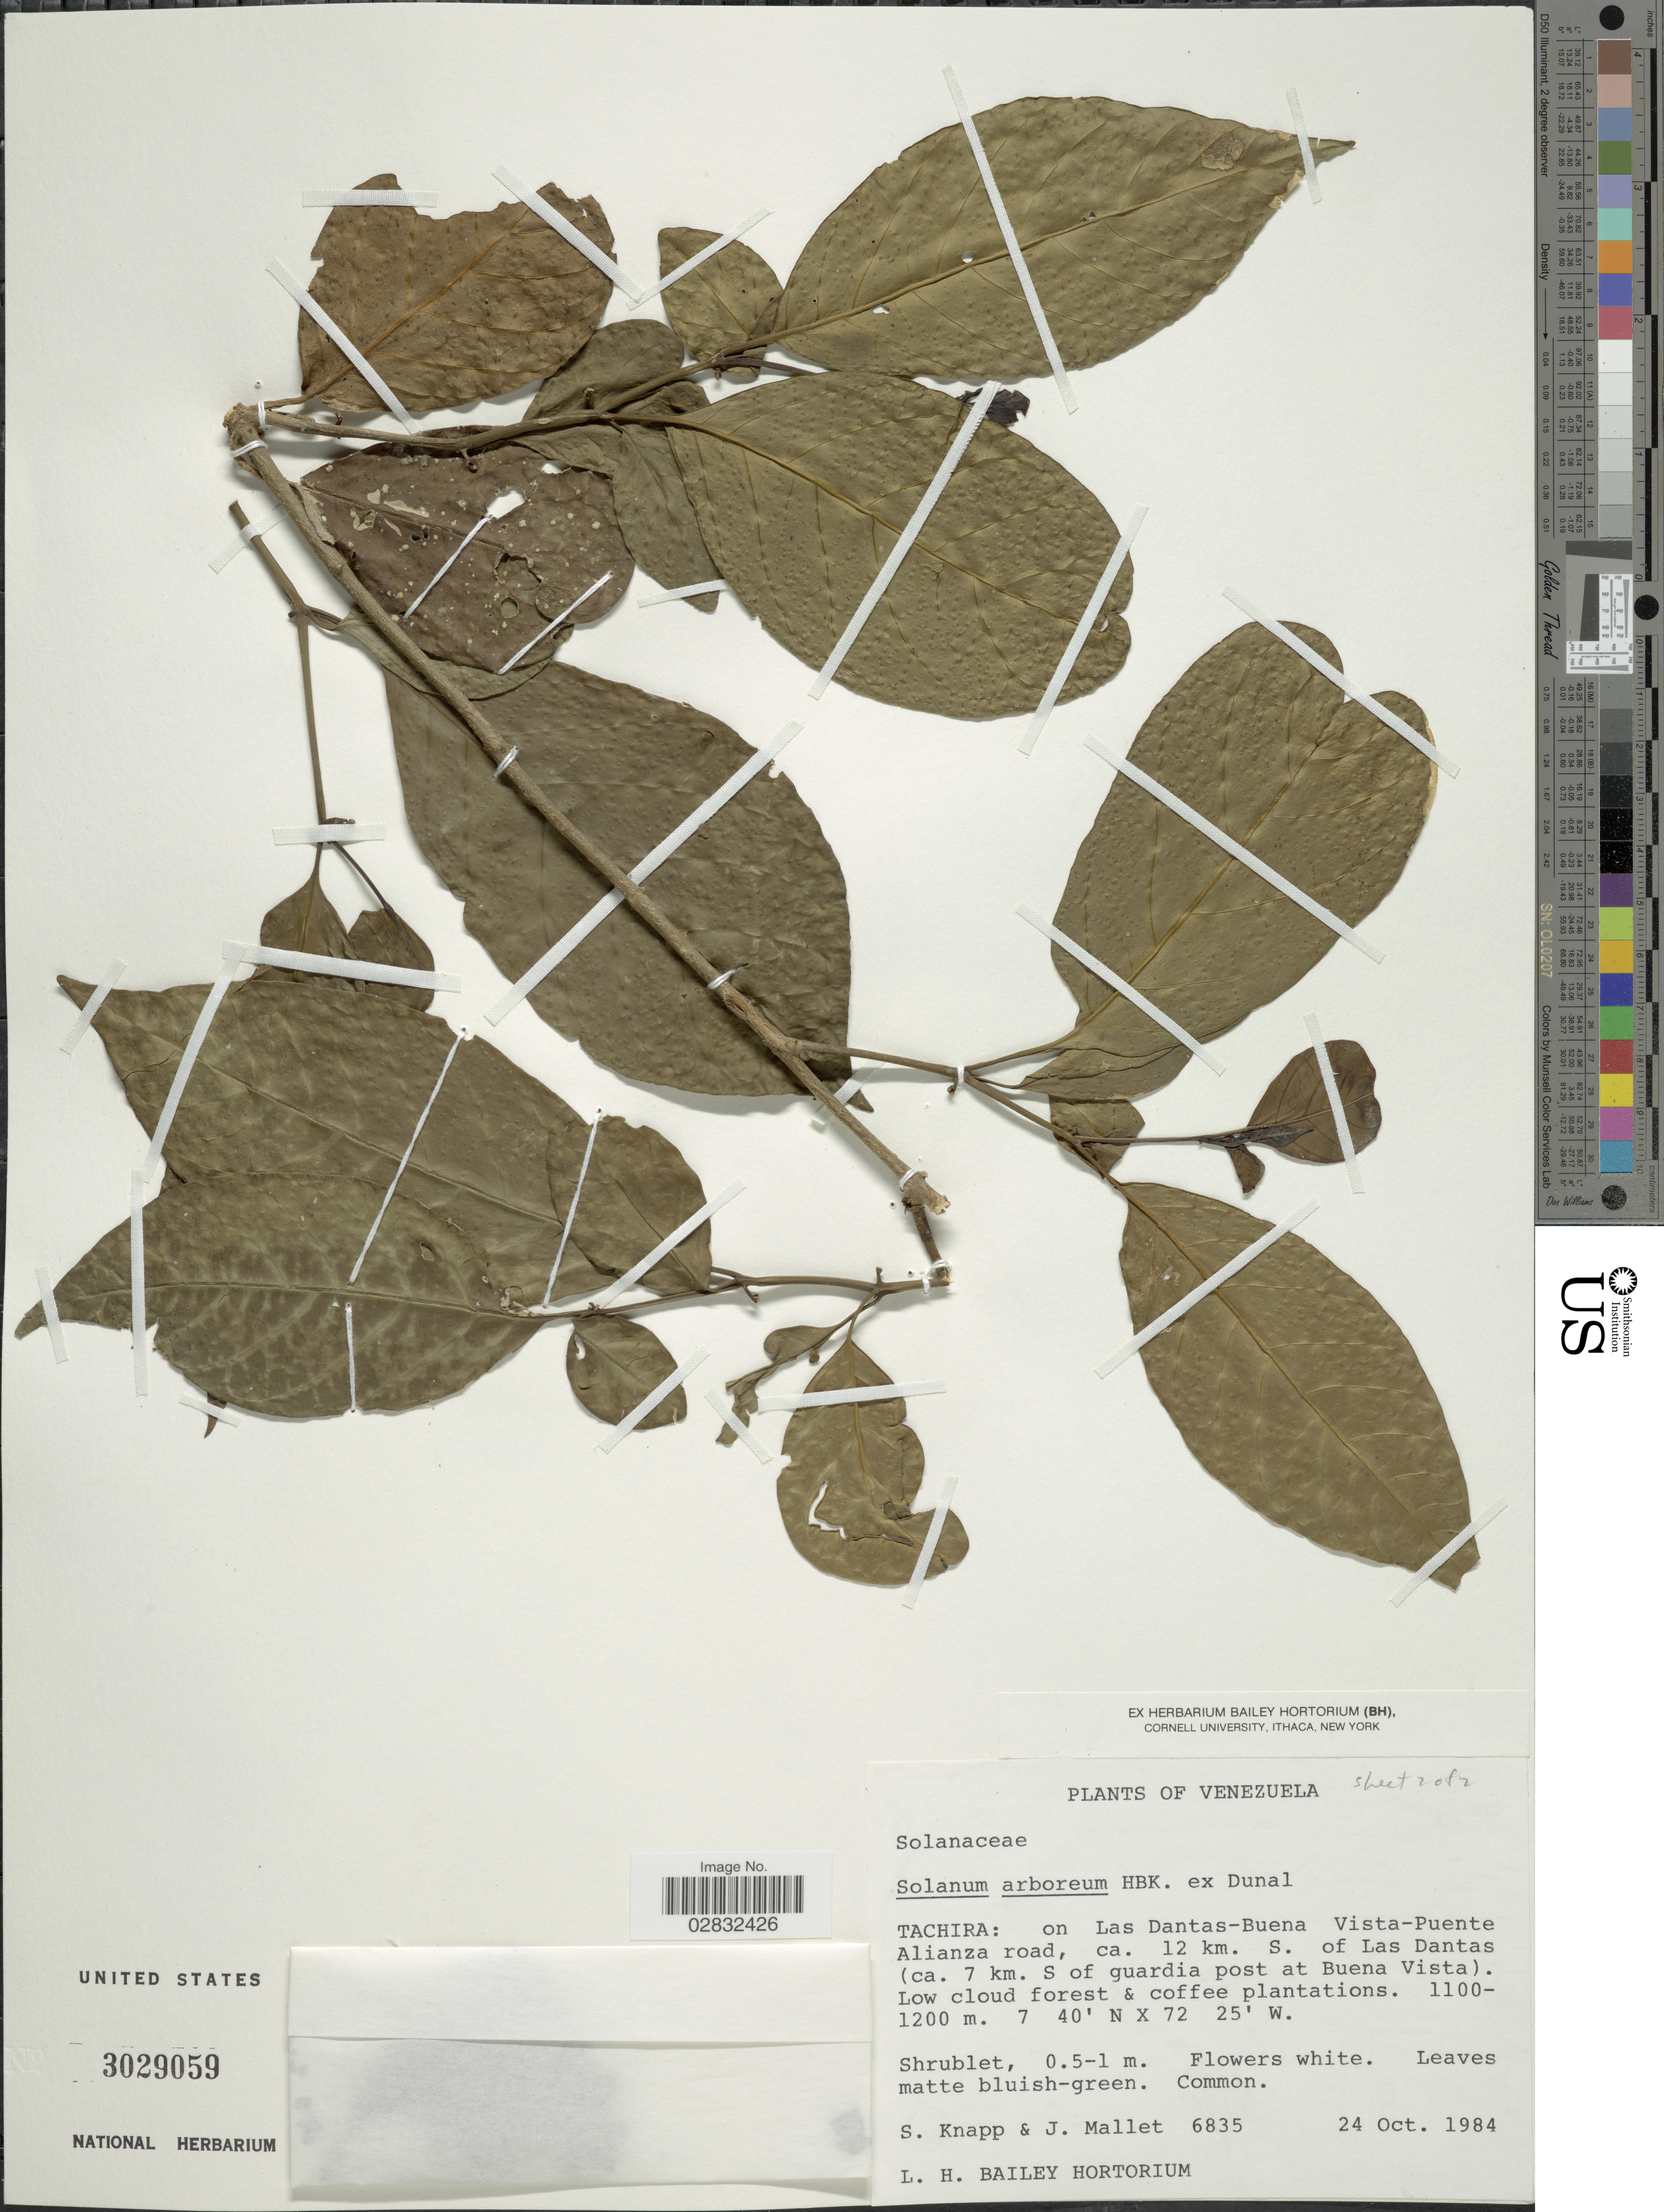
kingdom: Plantae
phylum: Tracheophyta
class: Magnoliopsida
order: Solanales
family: Solanaceae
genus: Solanum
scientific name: Solanum arboreum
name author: Dunal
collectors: S. Knapp & J. Mallet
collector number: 6835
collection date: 1984-10-24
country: Venezuela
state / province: Tachira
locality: Tachira: on Las Dantas-Buena Vista-Puente Alianza road, ca. 12 km. S. of Las Dantas (ca. 7 km. S of guardia post at Buena Vista).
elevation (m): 1100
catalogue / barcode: US 3029059